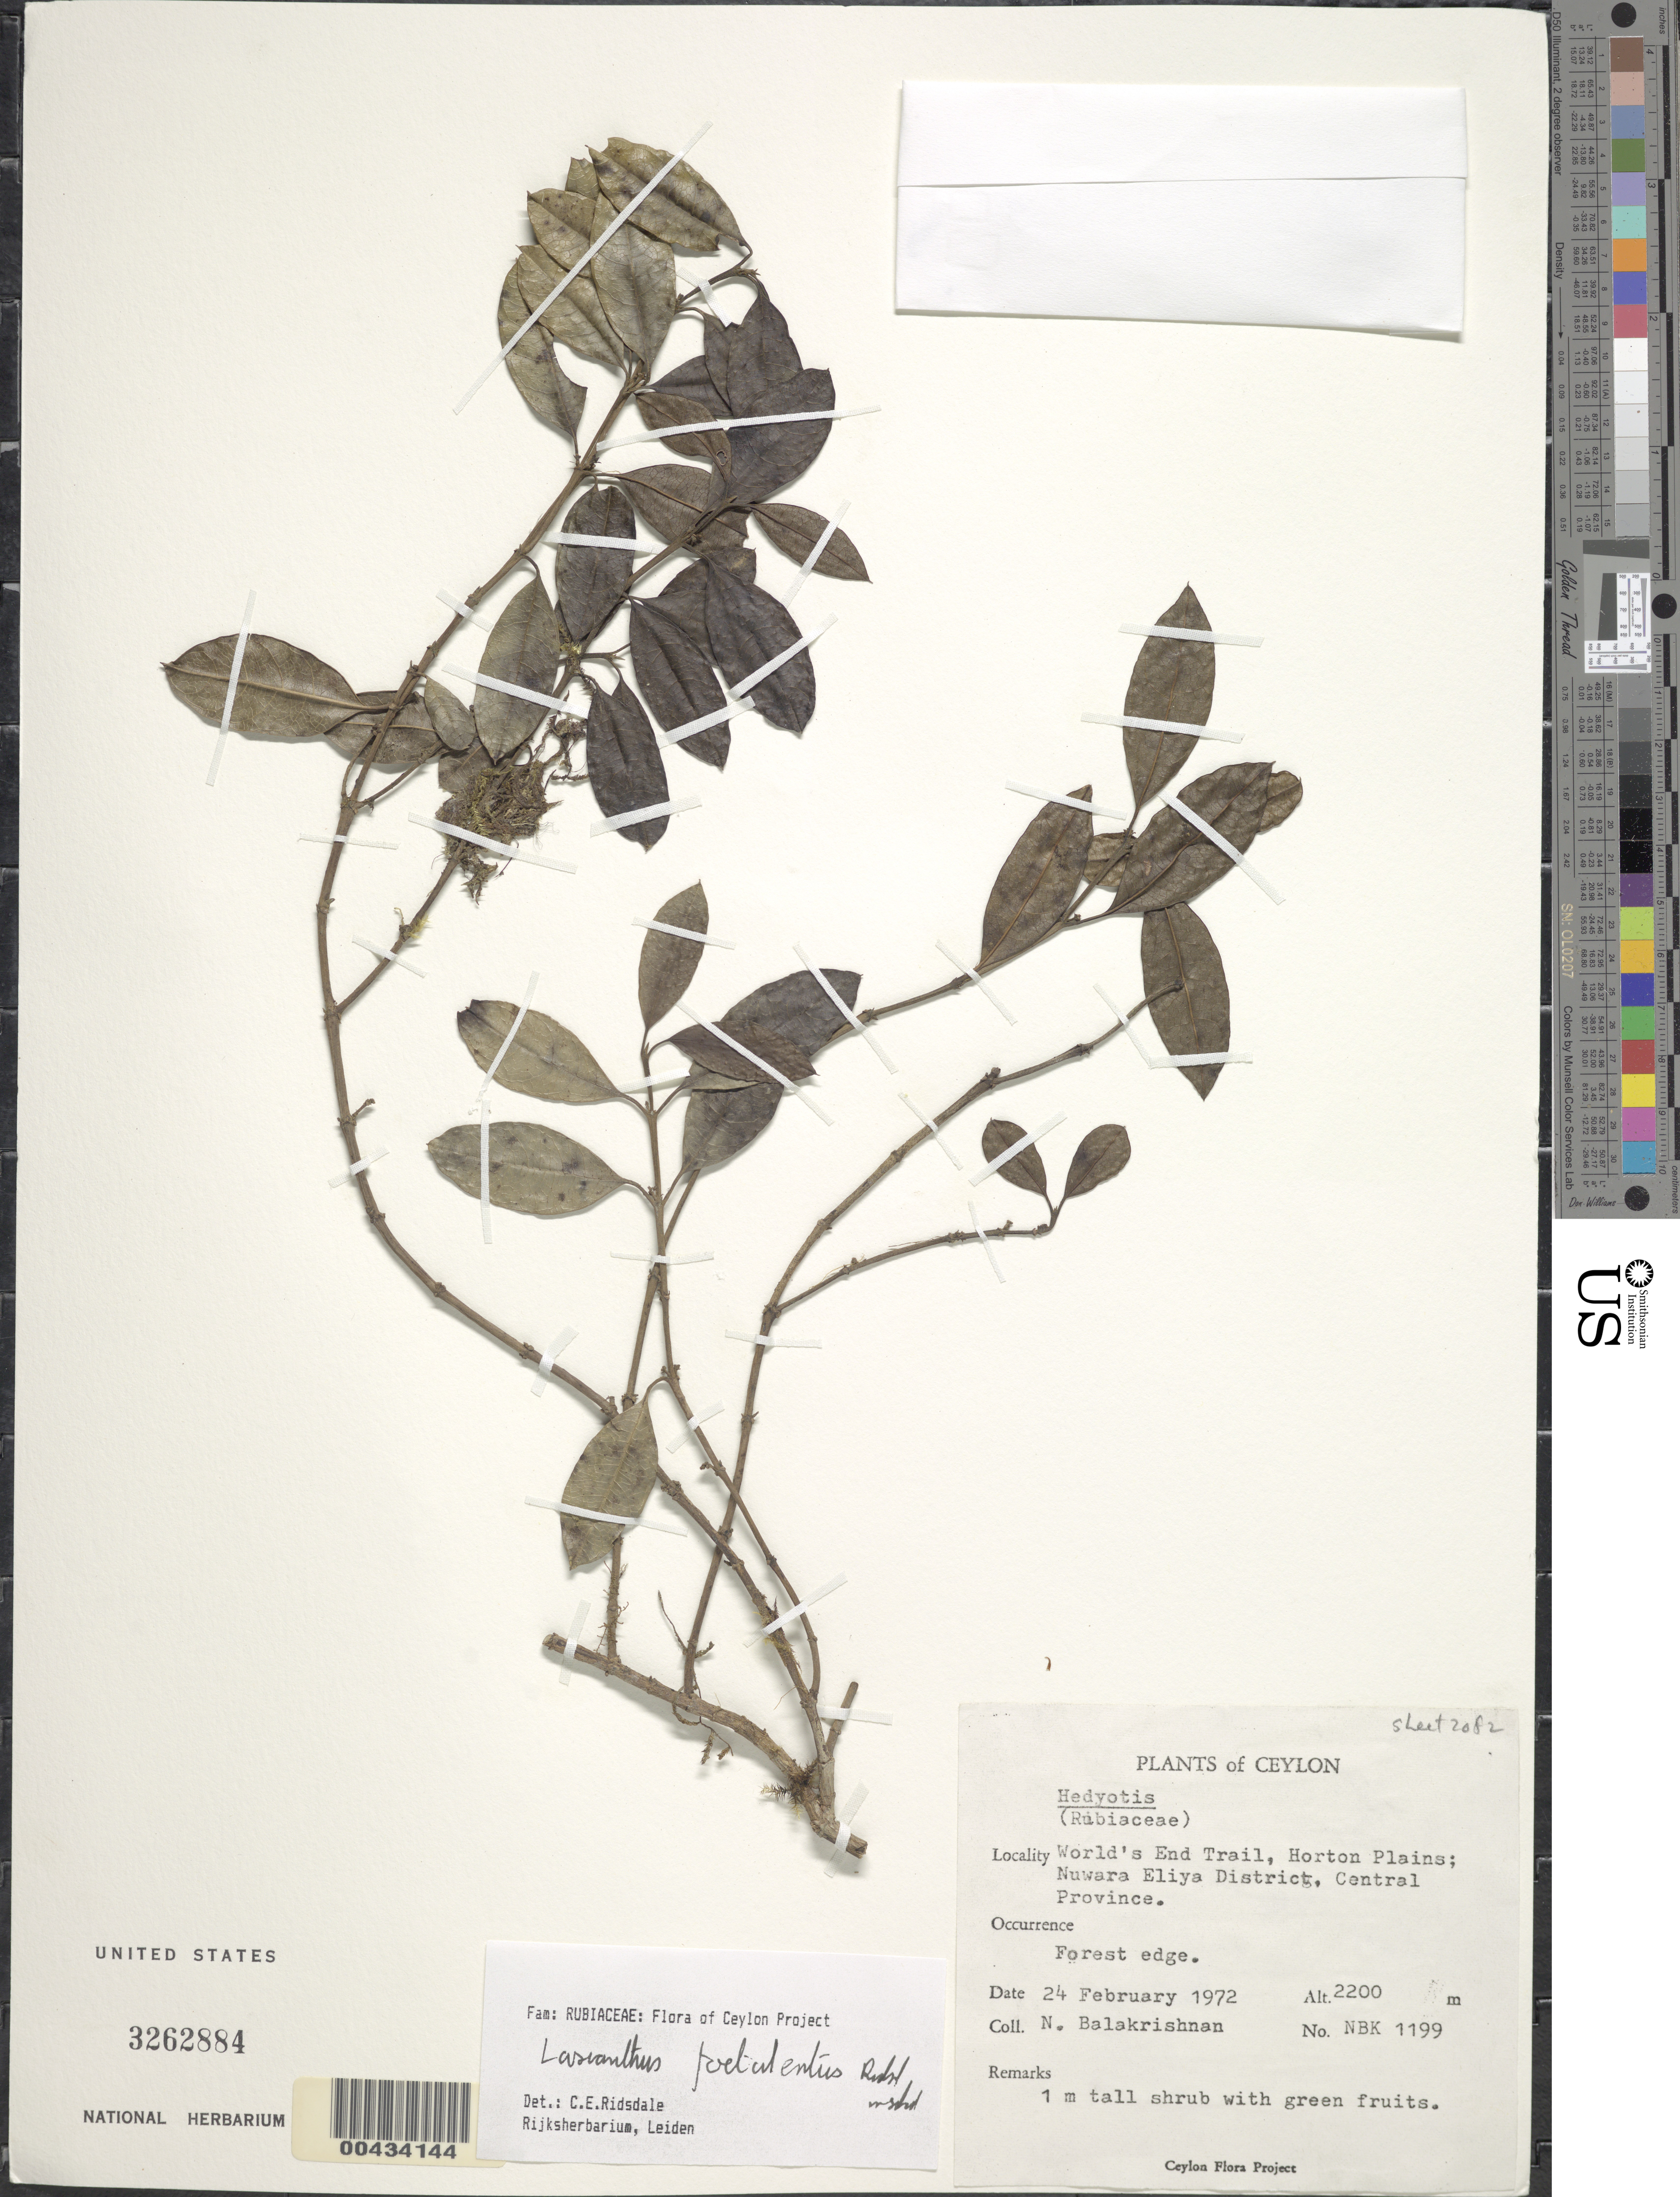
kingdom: Plantae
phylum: Tracheophyta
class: Magnoliopsida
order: Gentianales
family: Rubiaceae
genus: Lasianthus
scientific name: Lasianthus foetalentus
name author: Ridsdale in sched.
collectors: N. Balakrishnan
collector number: NBK 1199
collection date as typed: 24 Feb 1972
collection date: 1972-02-24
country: Sri Lanka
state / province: Central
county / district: Nuwara Eliya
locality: Worlds End trail, Horton Plains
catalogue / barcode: US 3262994